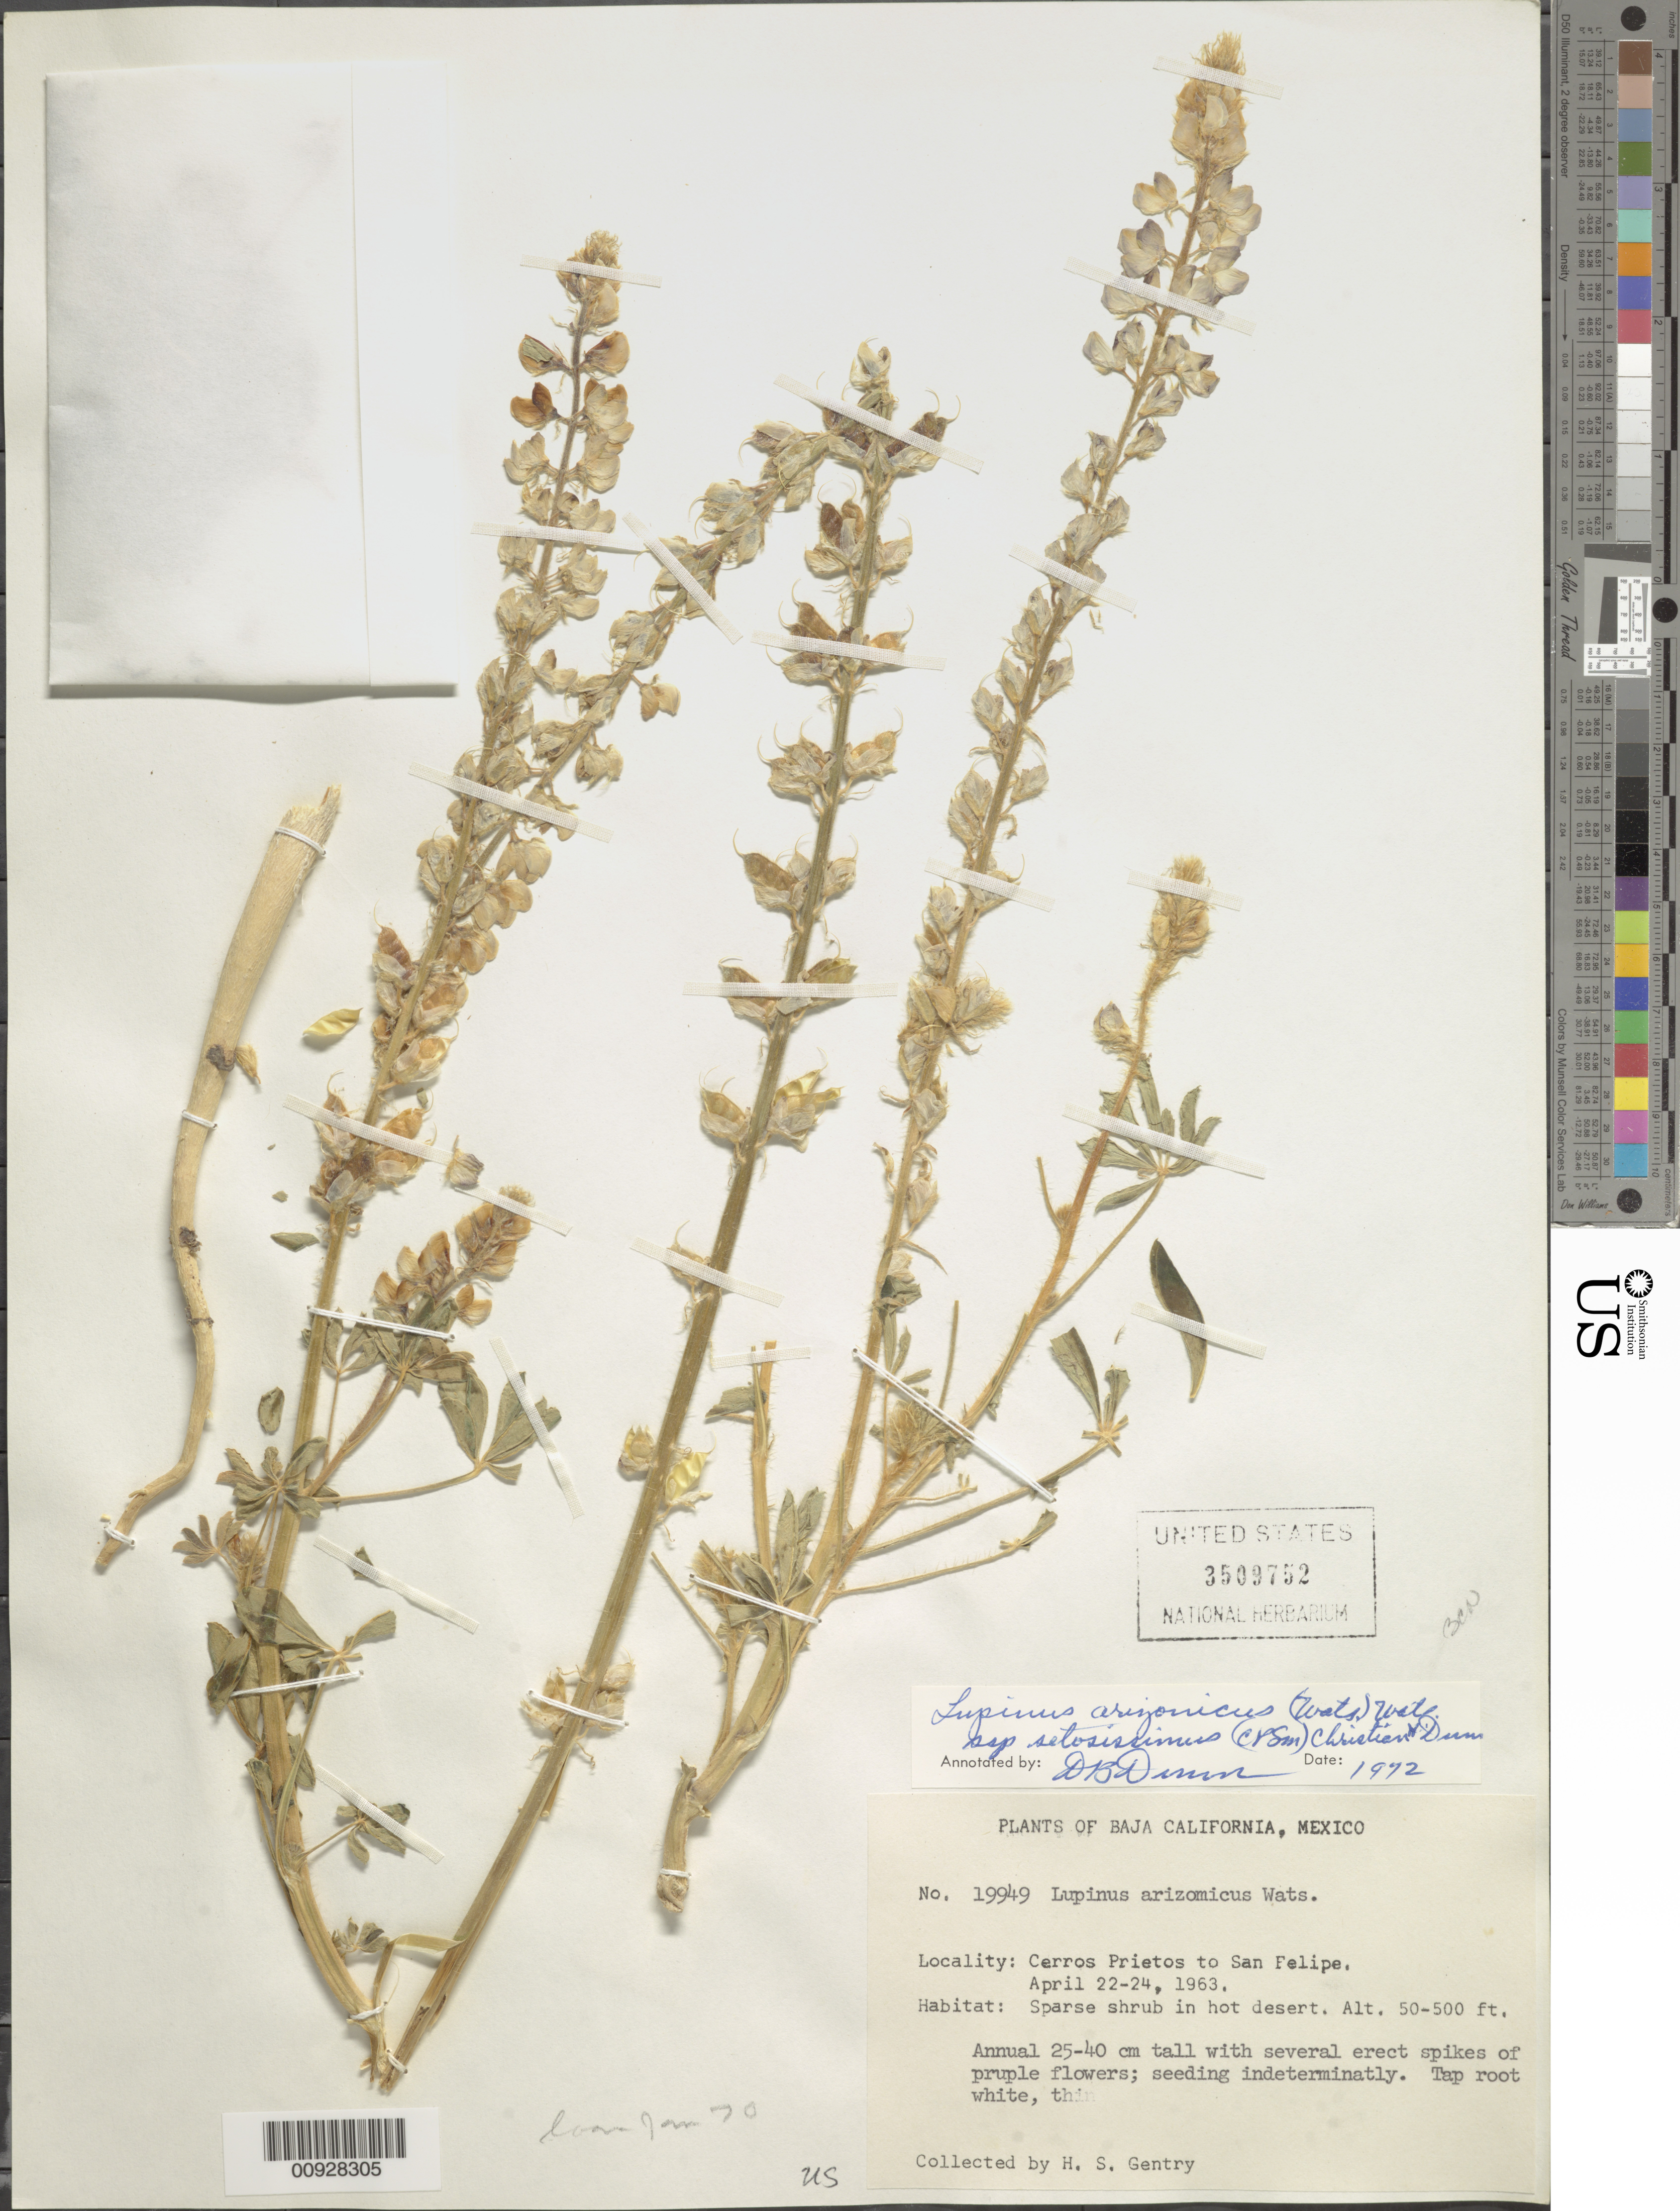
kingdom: Plantae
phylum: Tracheophyta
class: Magnoliopsida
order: Fabales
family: Fabaceae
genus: Lupinus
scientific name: Lupinus arizonicus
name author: (S. Watson) S. Watson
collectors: H. S. Gentry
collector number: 19949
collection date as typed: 22 Apr 1963 to 24 Apr 1963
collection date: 1963-04-22/1963-04-24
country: Mexico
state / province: Baja California Norte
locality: Cerros Prietos to San Felipe.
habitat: Sparse in hot desert.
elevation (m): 15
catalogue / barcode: US 3509752